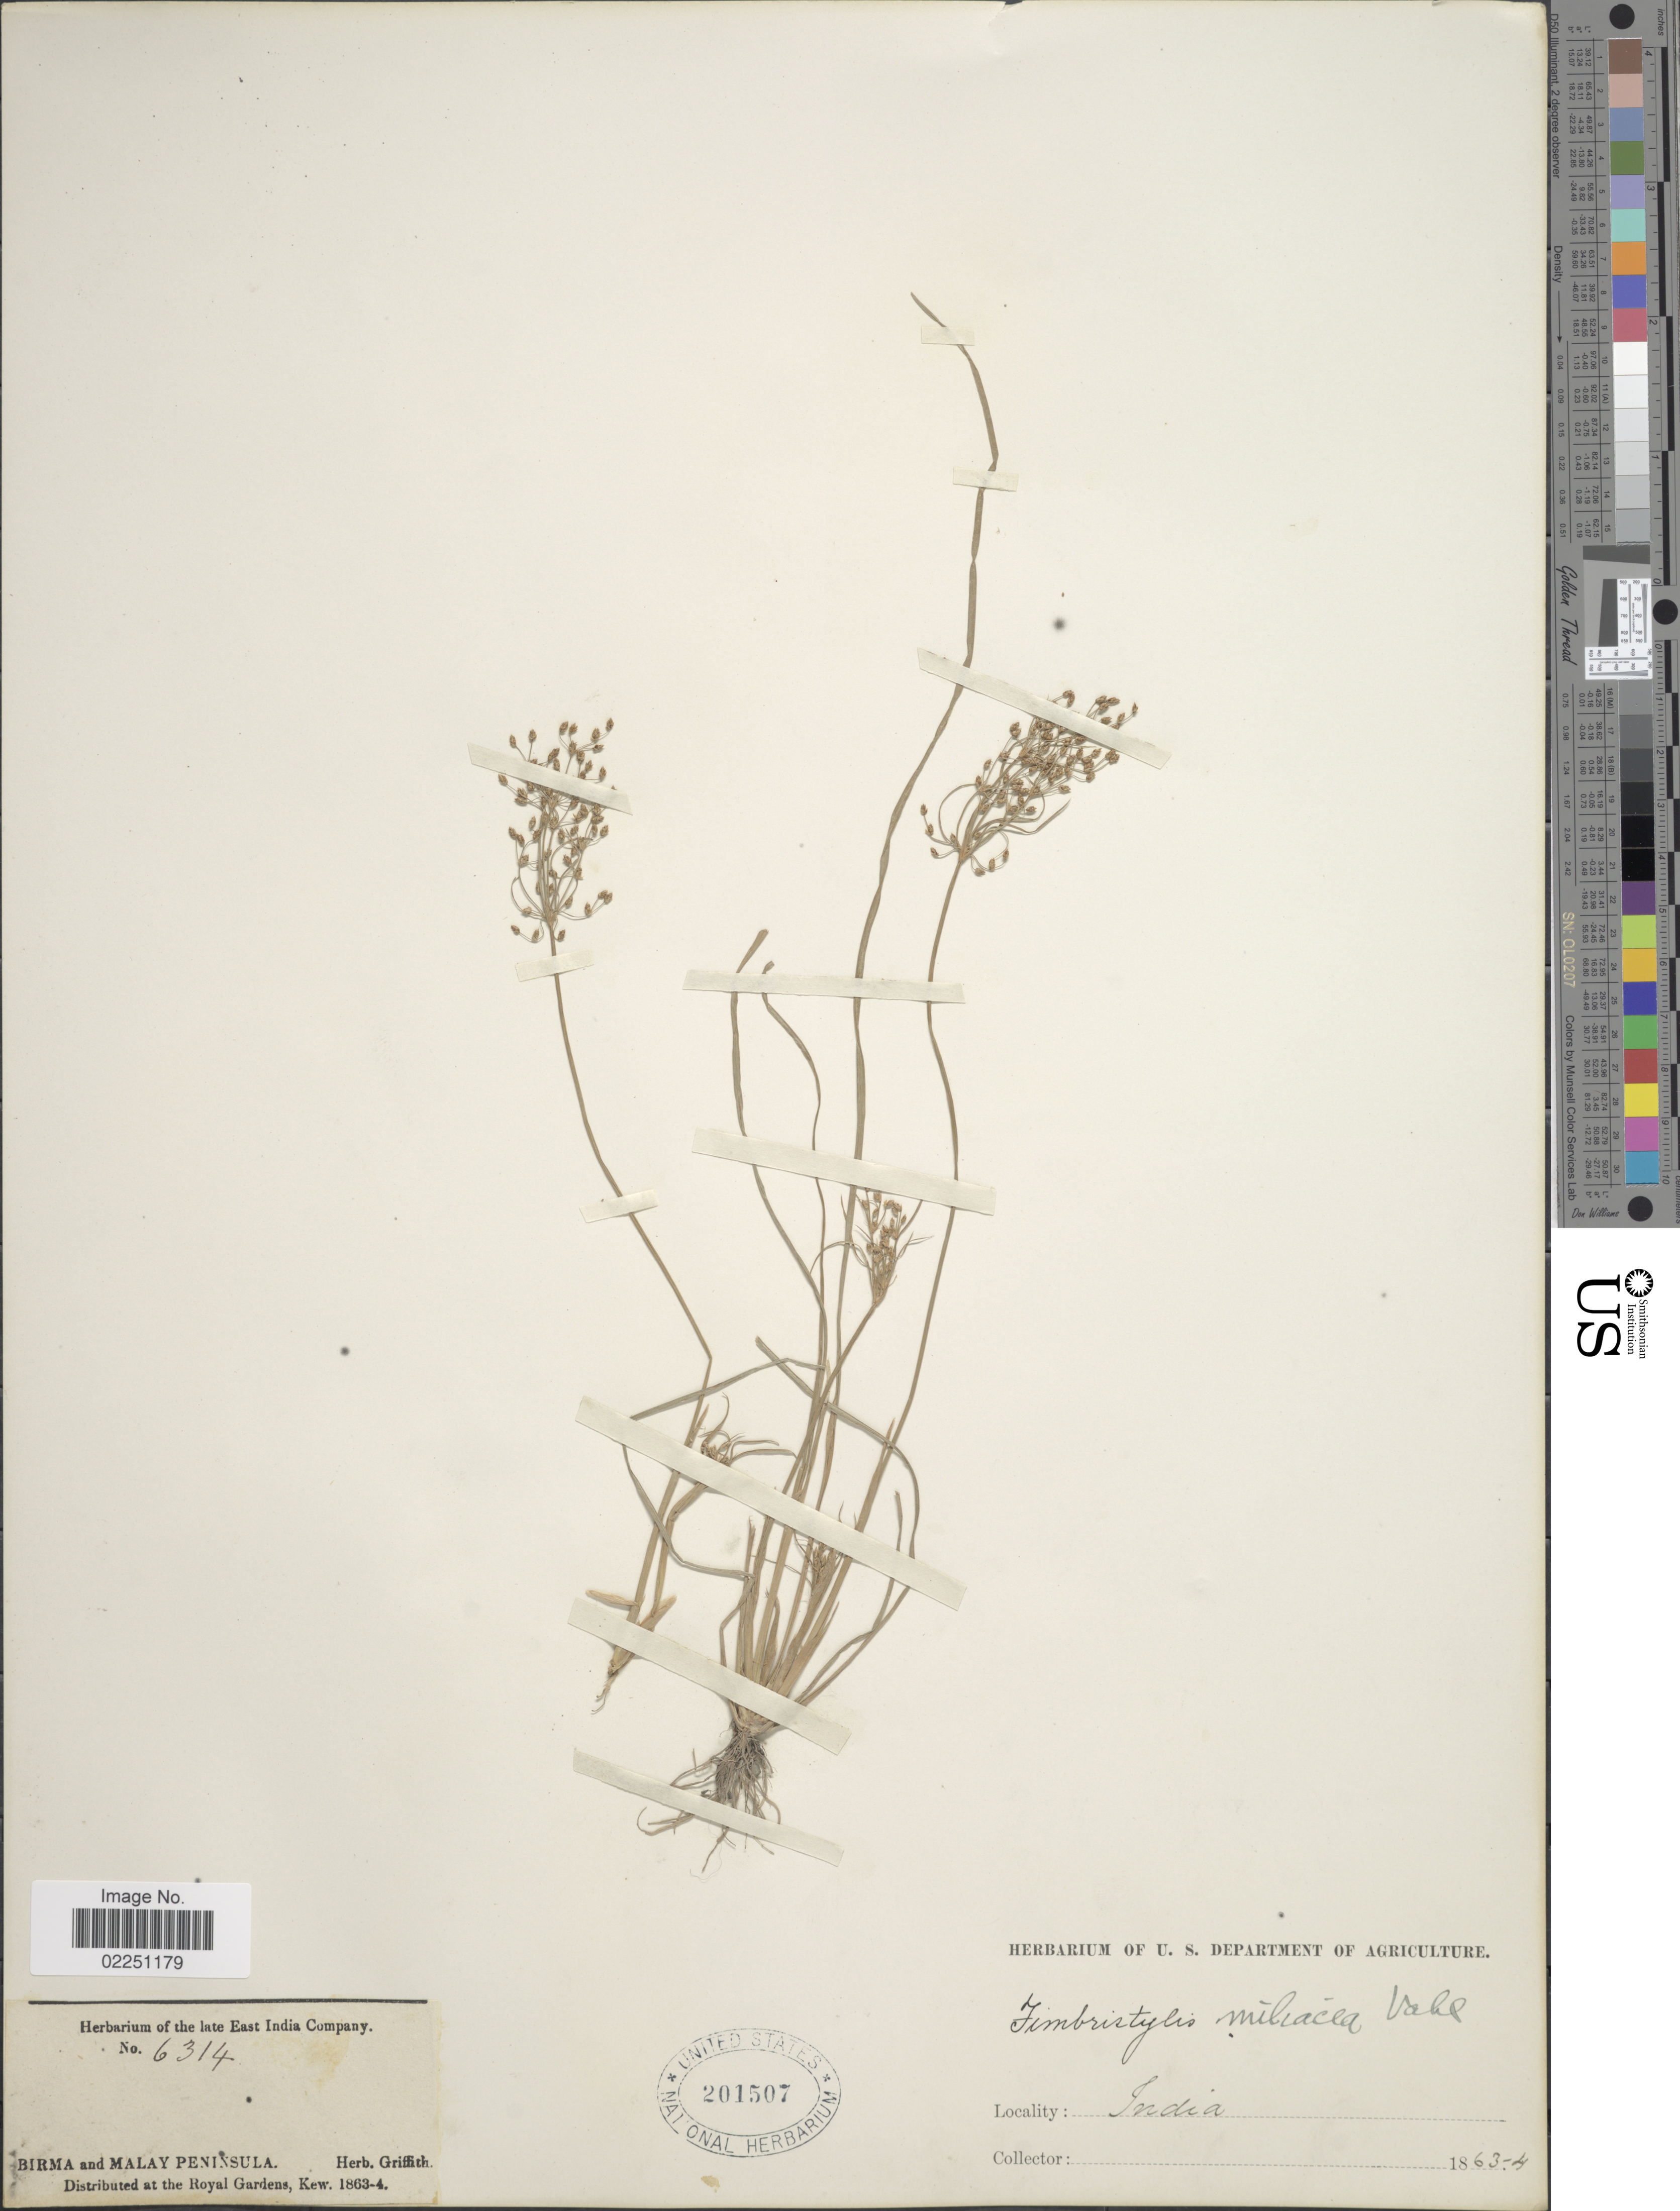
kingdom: Plantae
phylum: Tracheophyta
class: Liliopsida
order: Poales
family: Cyperaceae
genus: Fimbristylis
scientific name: Fimbristylis littoralis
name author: Gaudich.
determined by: Strong, M. T., (US), Smithsonian Institution - National Museum of Natural History (UNITED STATES)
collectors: ex herb. Griffith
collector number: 6314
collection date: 1863/1864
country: India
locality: Birma and Malay Peninsula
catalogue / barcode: US 201507